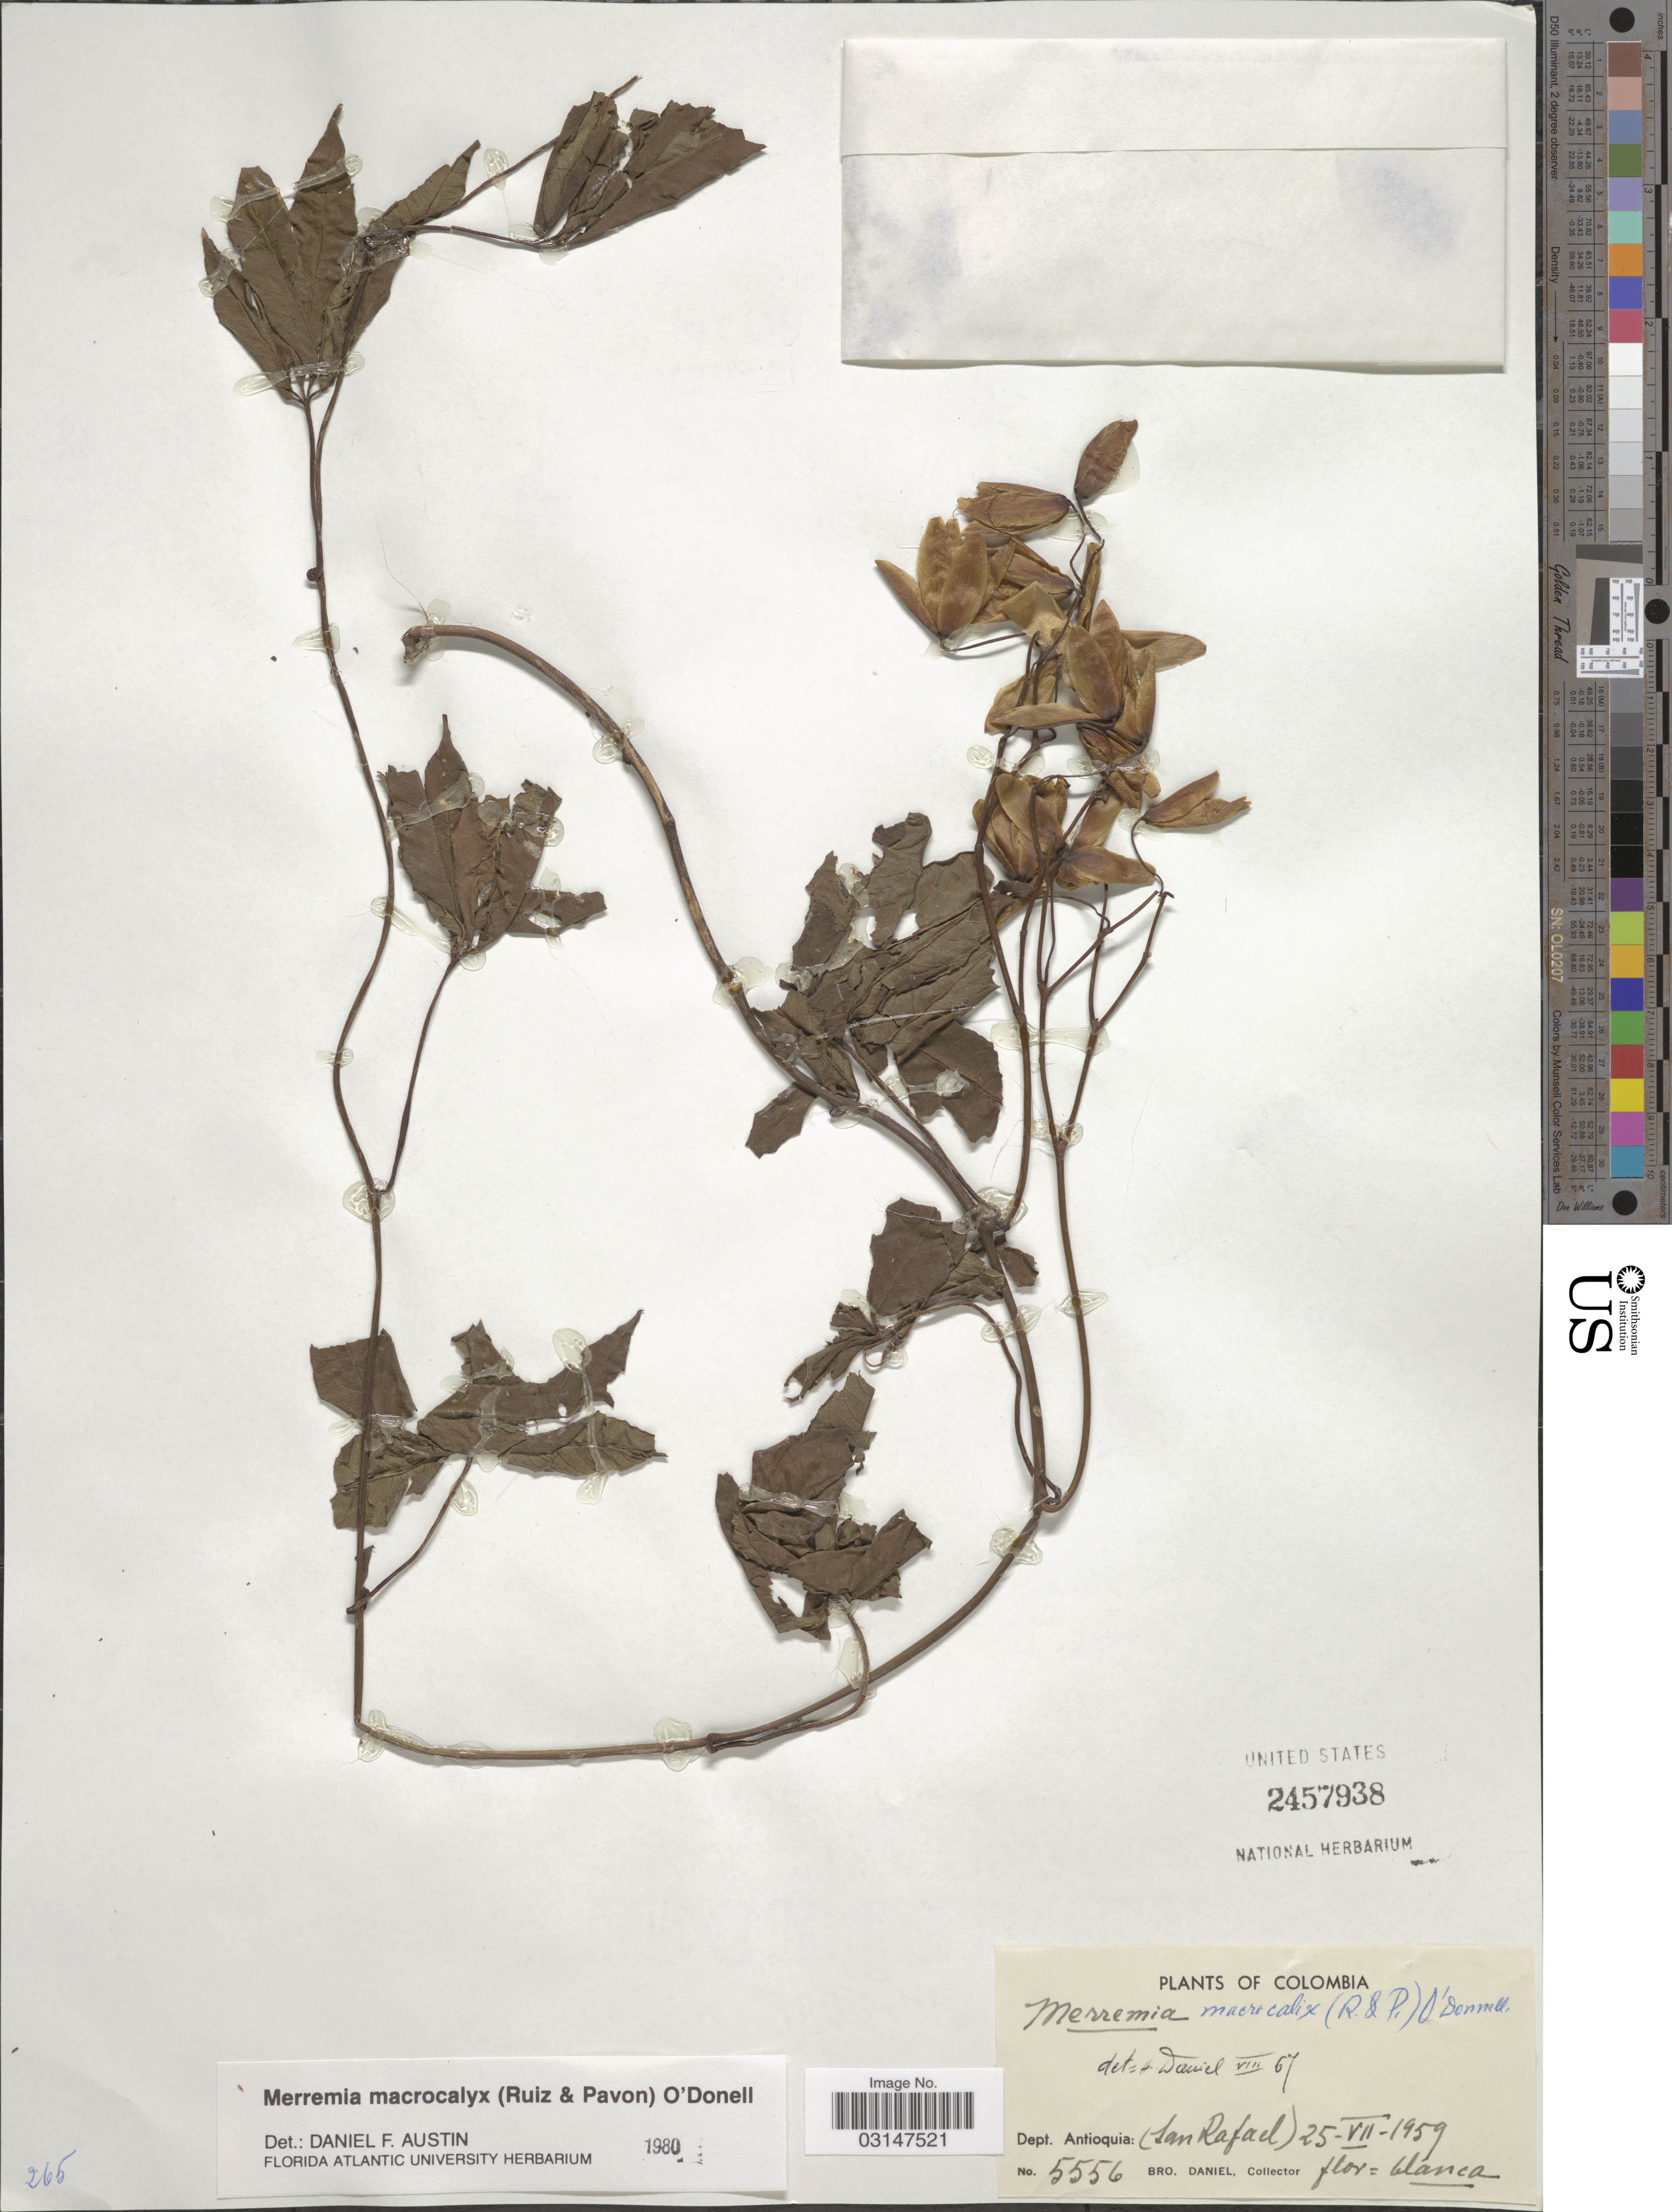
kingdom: Plantae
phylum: Tracheophyta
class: Magnoliopsida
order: Solanales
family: Convolvulaceae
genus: Distimake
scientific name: Distimake macrocalyx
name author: (Ruiz & Pav.) A. R. Simões & Staples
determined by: Strong, Mark T., (BOT), Smithsonian Institution - National Museum of Natural History (UNITED STATES)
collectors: Bro. Daniel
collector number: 5556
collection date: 1959-07-25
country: Colombia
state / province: Antioquia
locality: Dept. Antioquia: (San Rafael).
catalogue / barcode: US 2457938